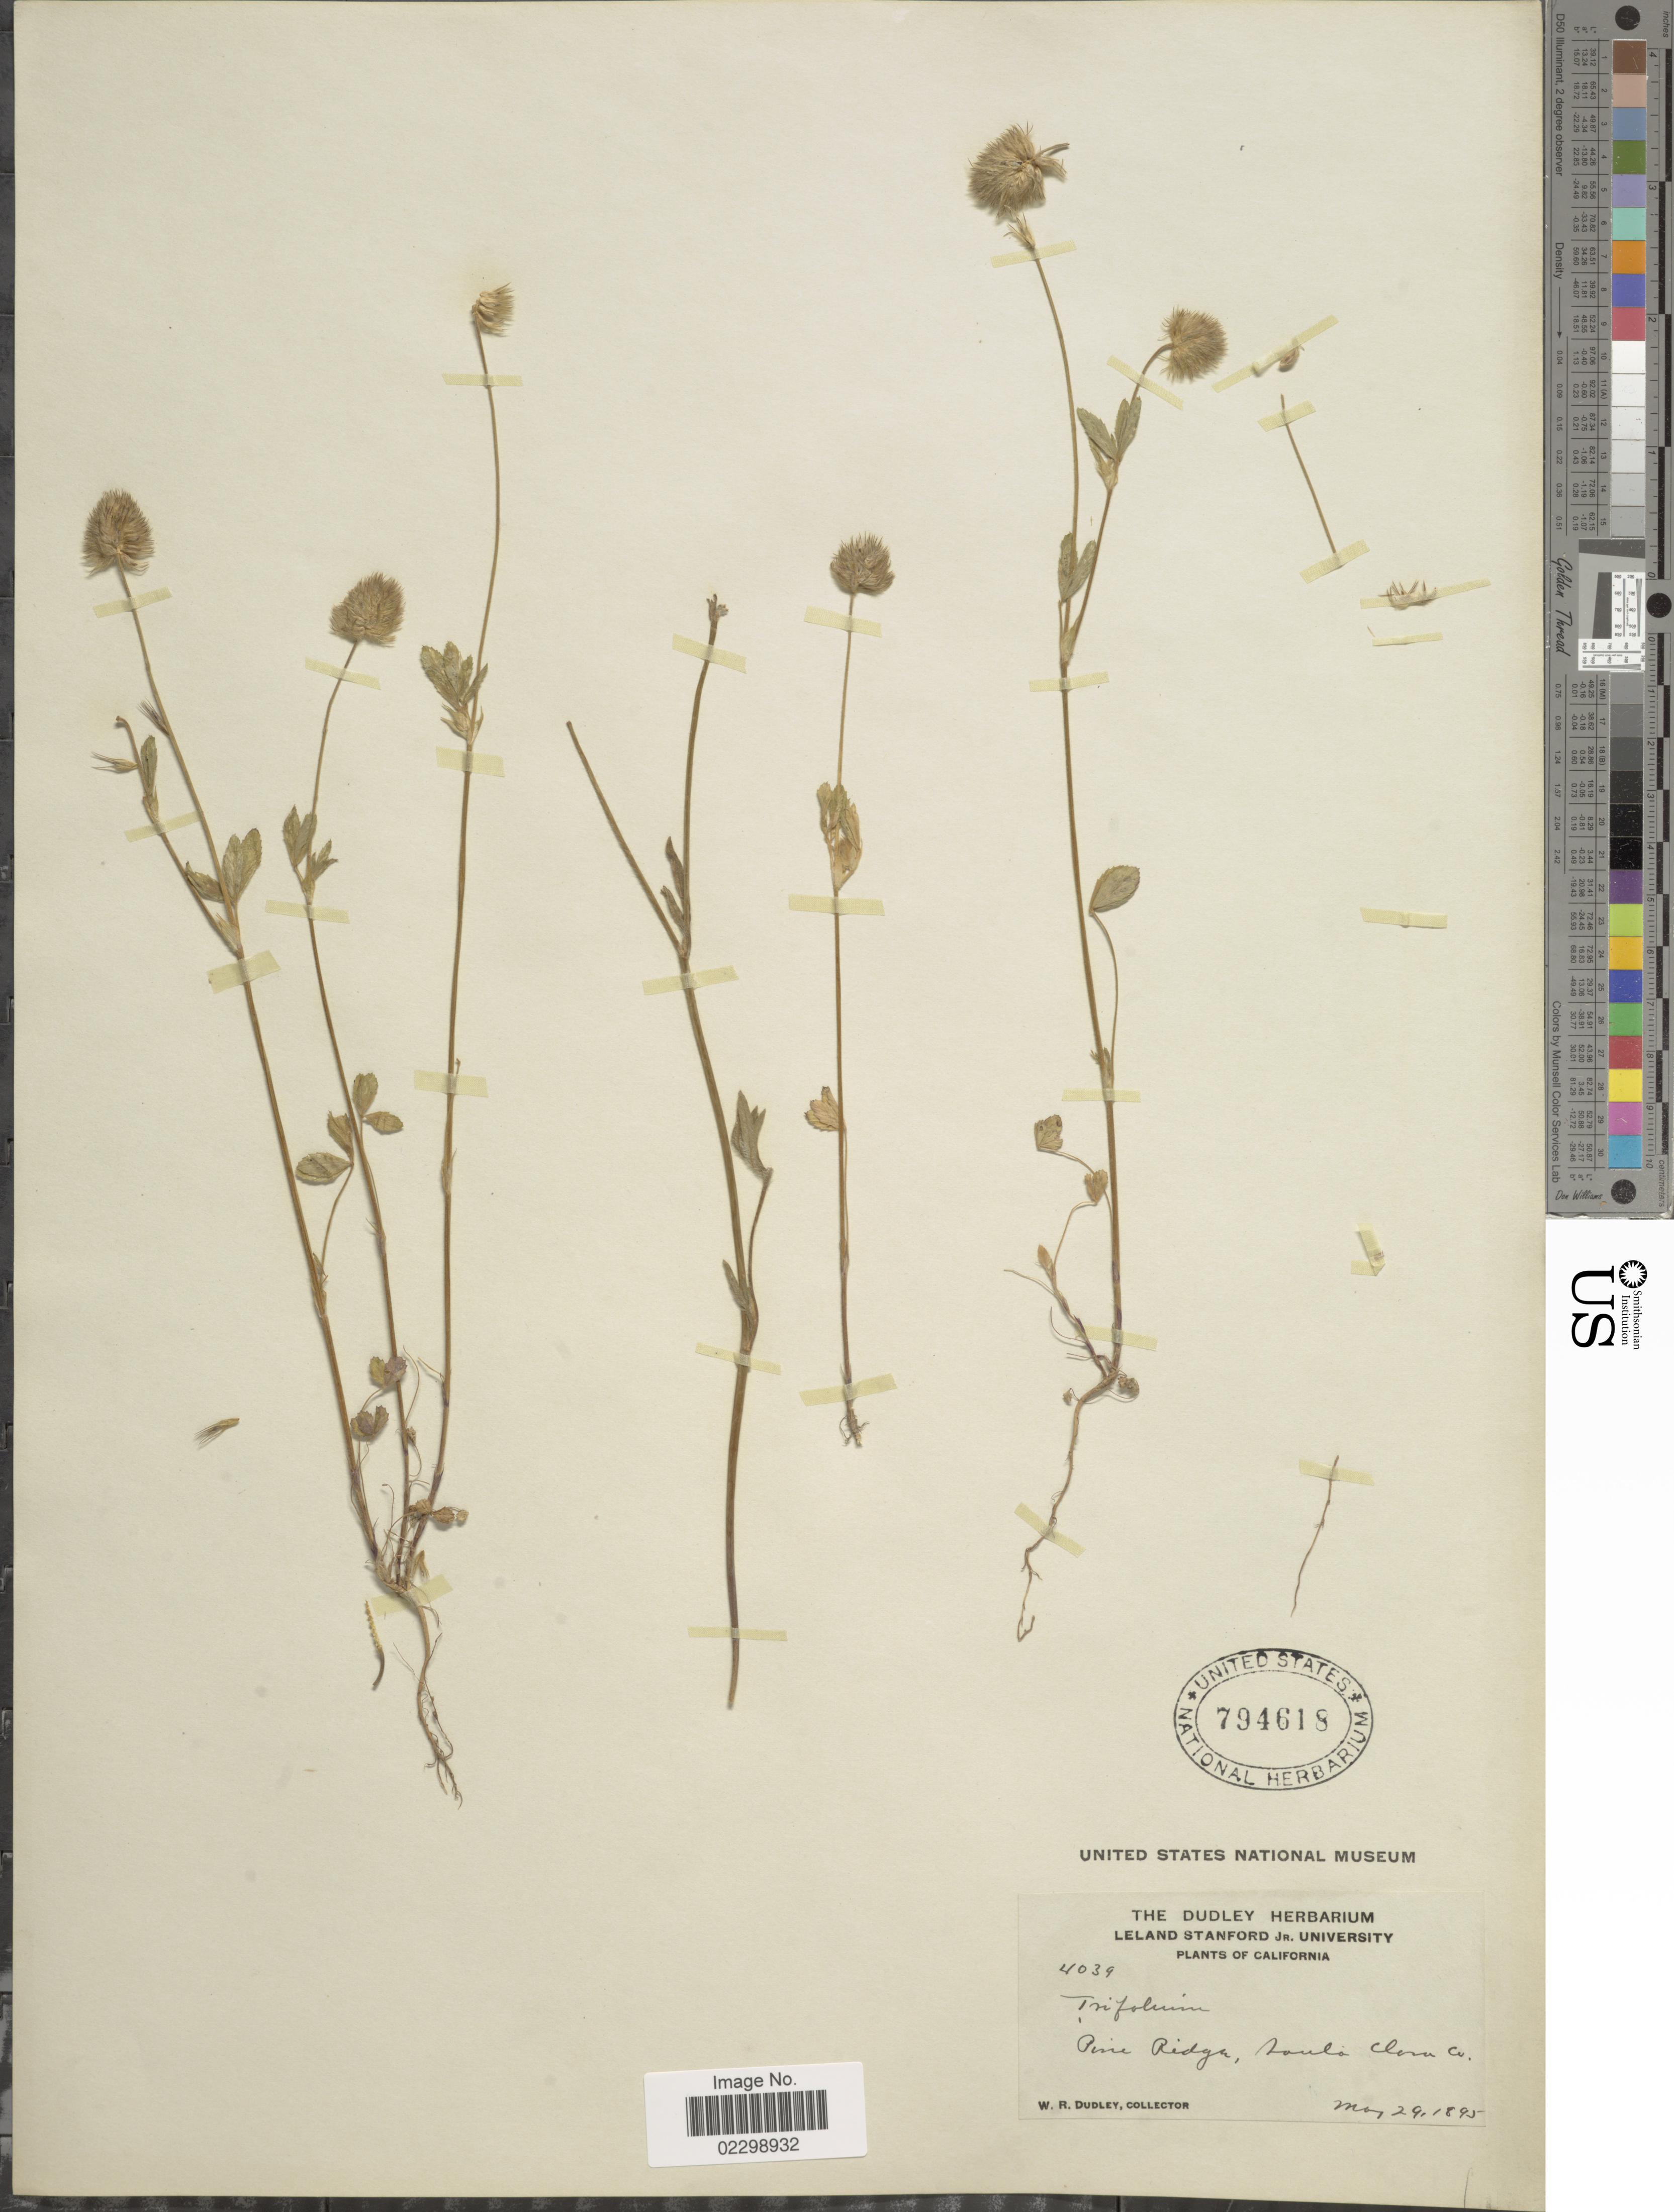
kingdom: Plantae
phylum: Tracheophyta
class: Magnoliopsida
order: Fabales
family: Fabaceae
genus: Trifolium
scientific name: Trifolium sp.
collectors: W. Dudley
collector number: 4039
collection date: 1895-05-29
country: United States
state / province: California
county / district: Santa Clara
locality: Pine Ridge, Santa Clara Co.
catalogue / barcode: US 794618